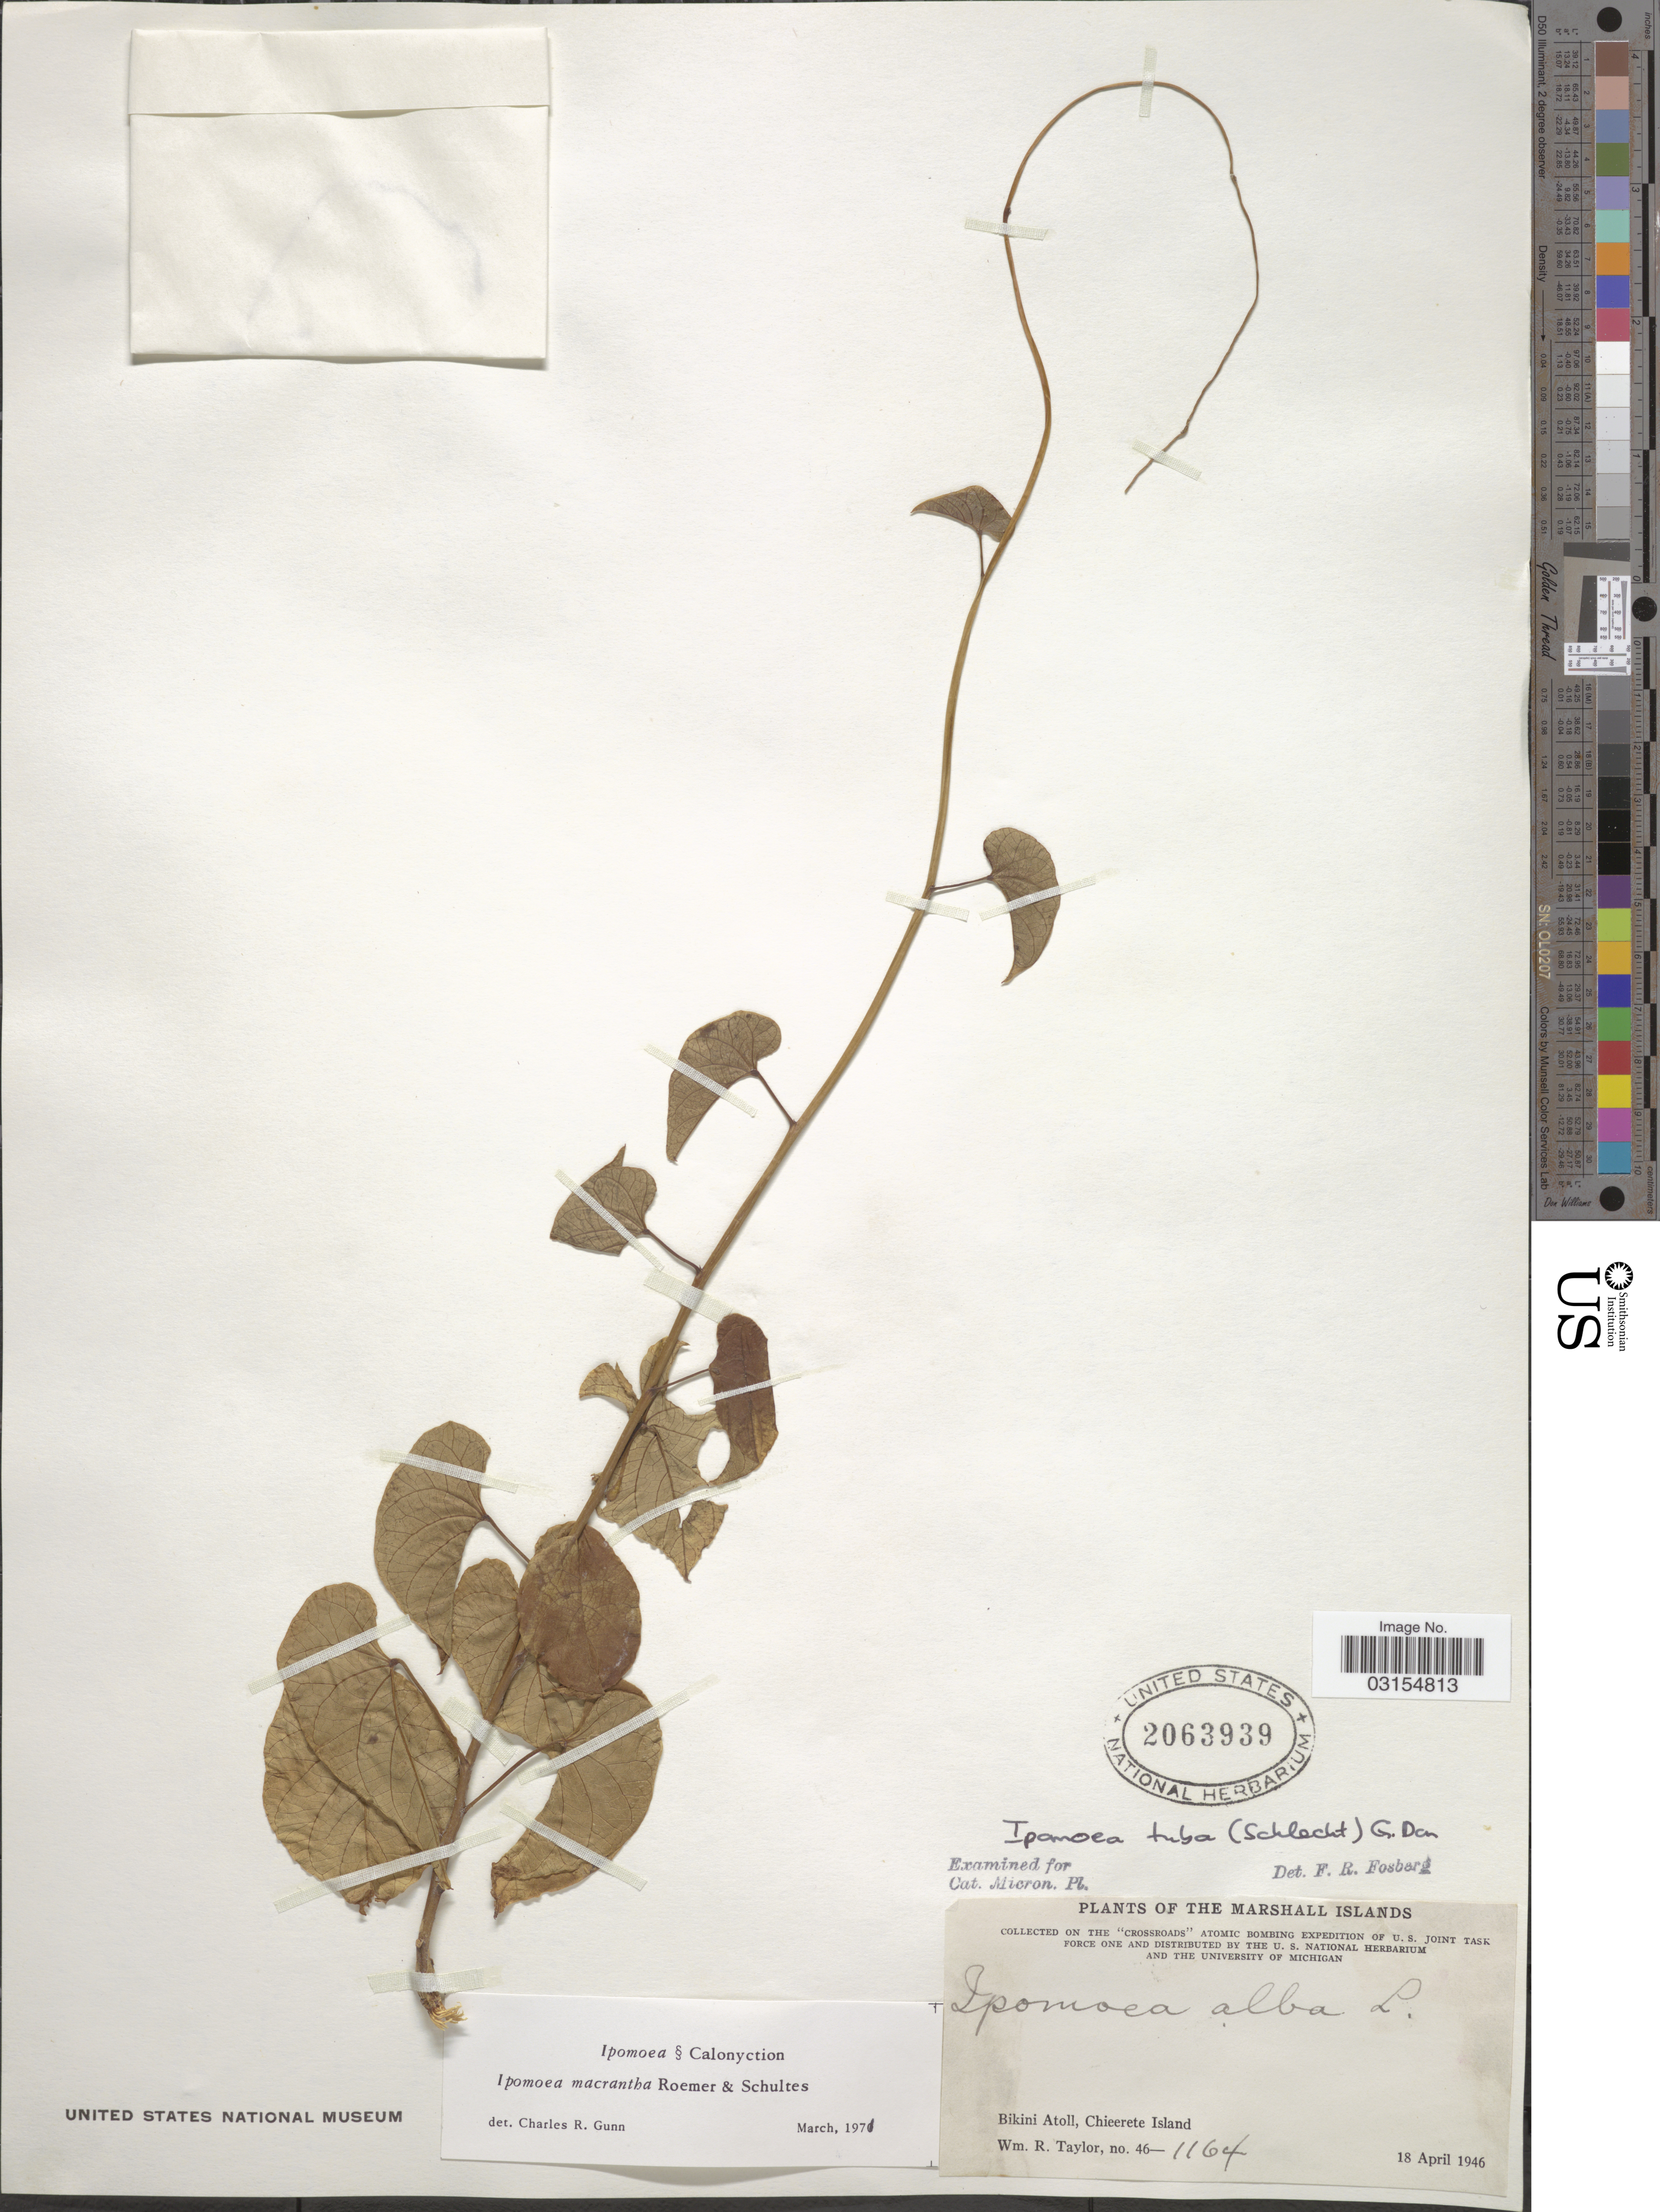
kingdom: Plantae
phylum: Tracheophyta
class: Magnoliopsida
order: Solanales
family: Convolvulaceae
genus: Ipomoea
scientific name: Ipomoea violacea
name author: L.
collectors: W. R. Taylor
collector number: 46-1164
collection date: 1946-04-18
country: Marshall Islands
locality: Bikini Atoll, Chieerete Island.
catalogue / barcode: US 2063939